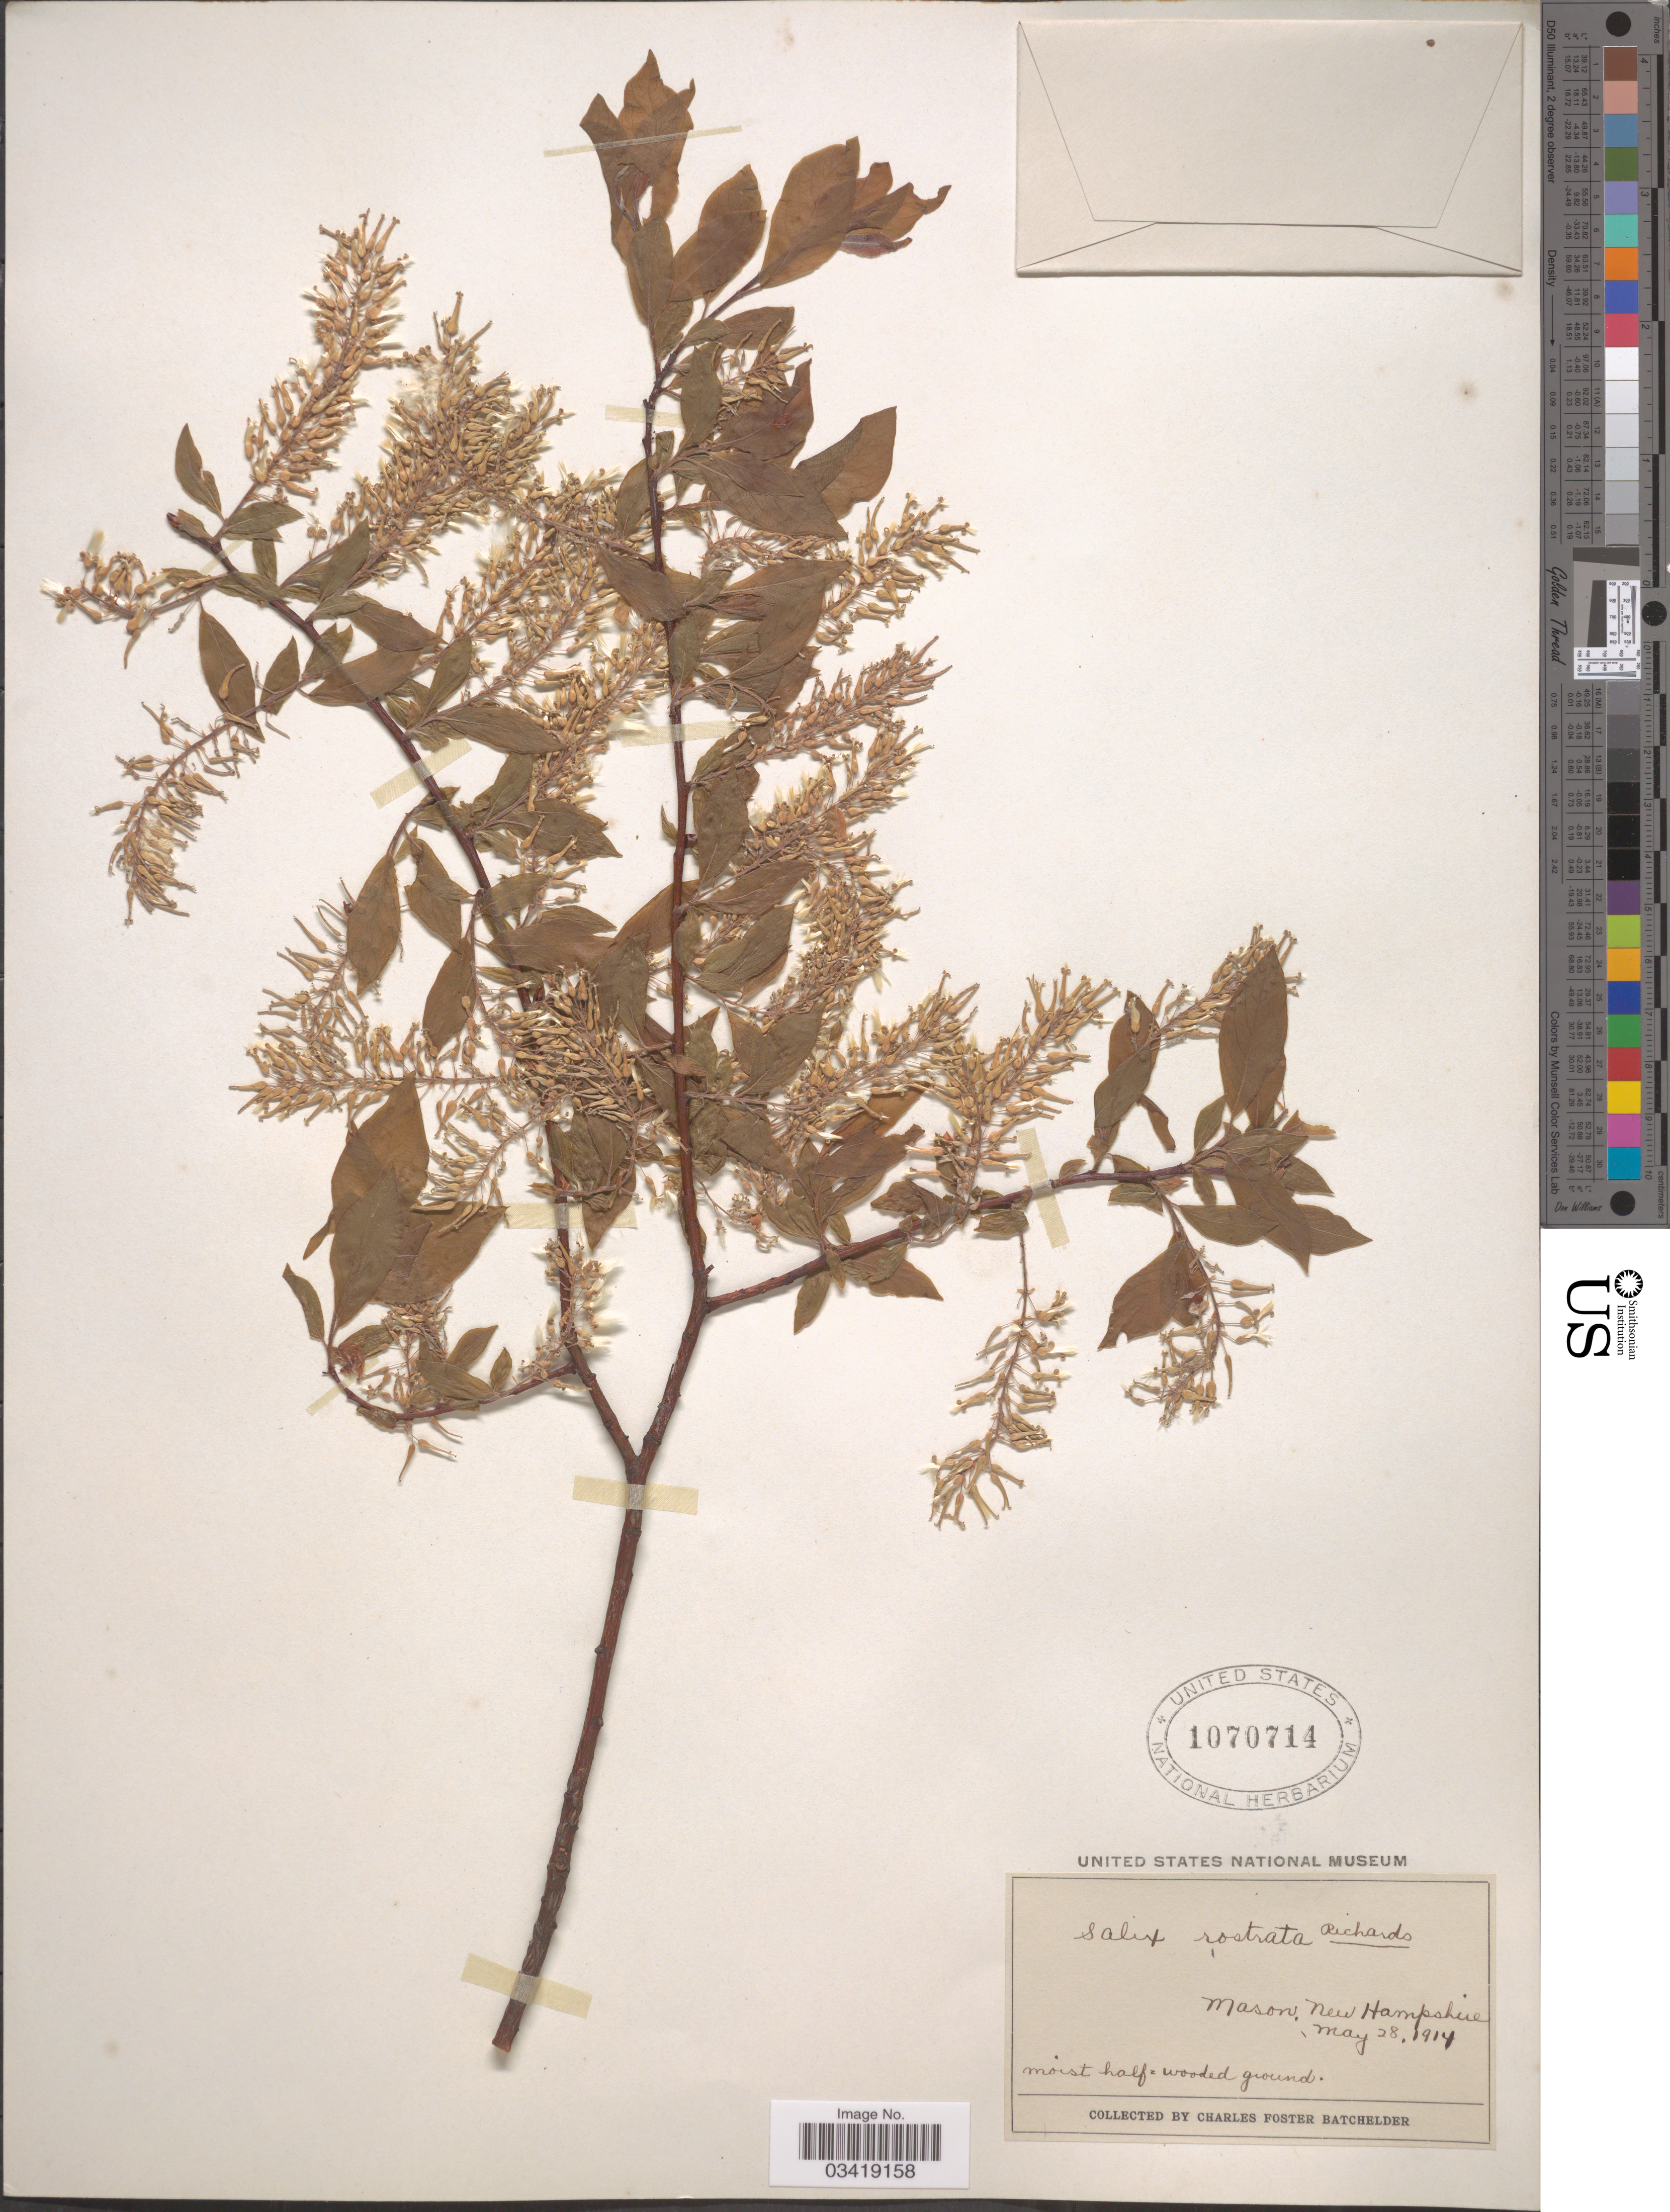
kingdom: Plantae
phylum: Tracheophyta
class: Magnoliopsida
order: Malpighiales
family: Salicaceae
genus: Salix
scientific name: Salix bebbiana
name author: Sarg.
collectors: C. Batchelder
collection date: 1914-05-28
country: United States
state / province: New Hampshire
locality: Mason.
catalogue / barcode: US 1070714